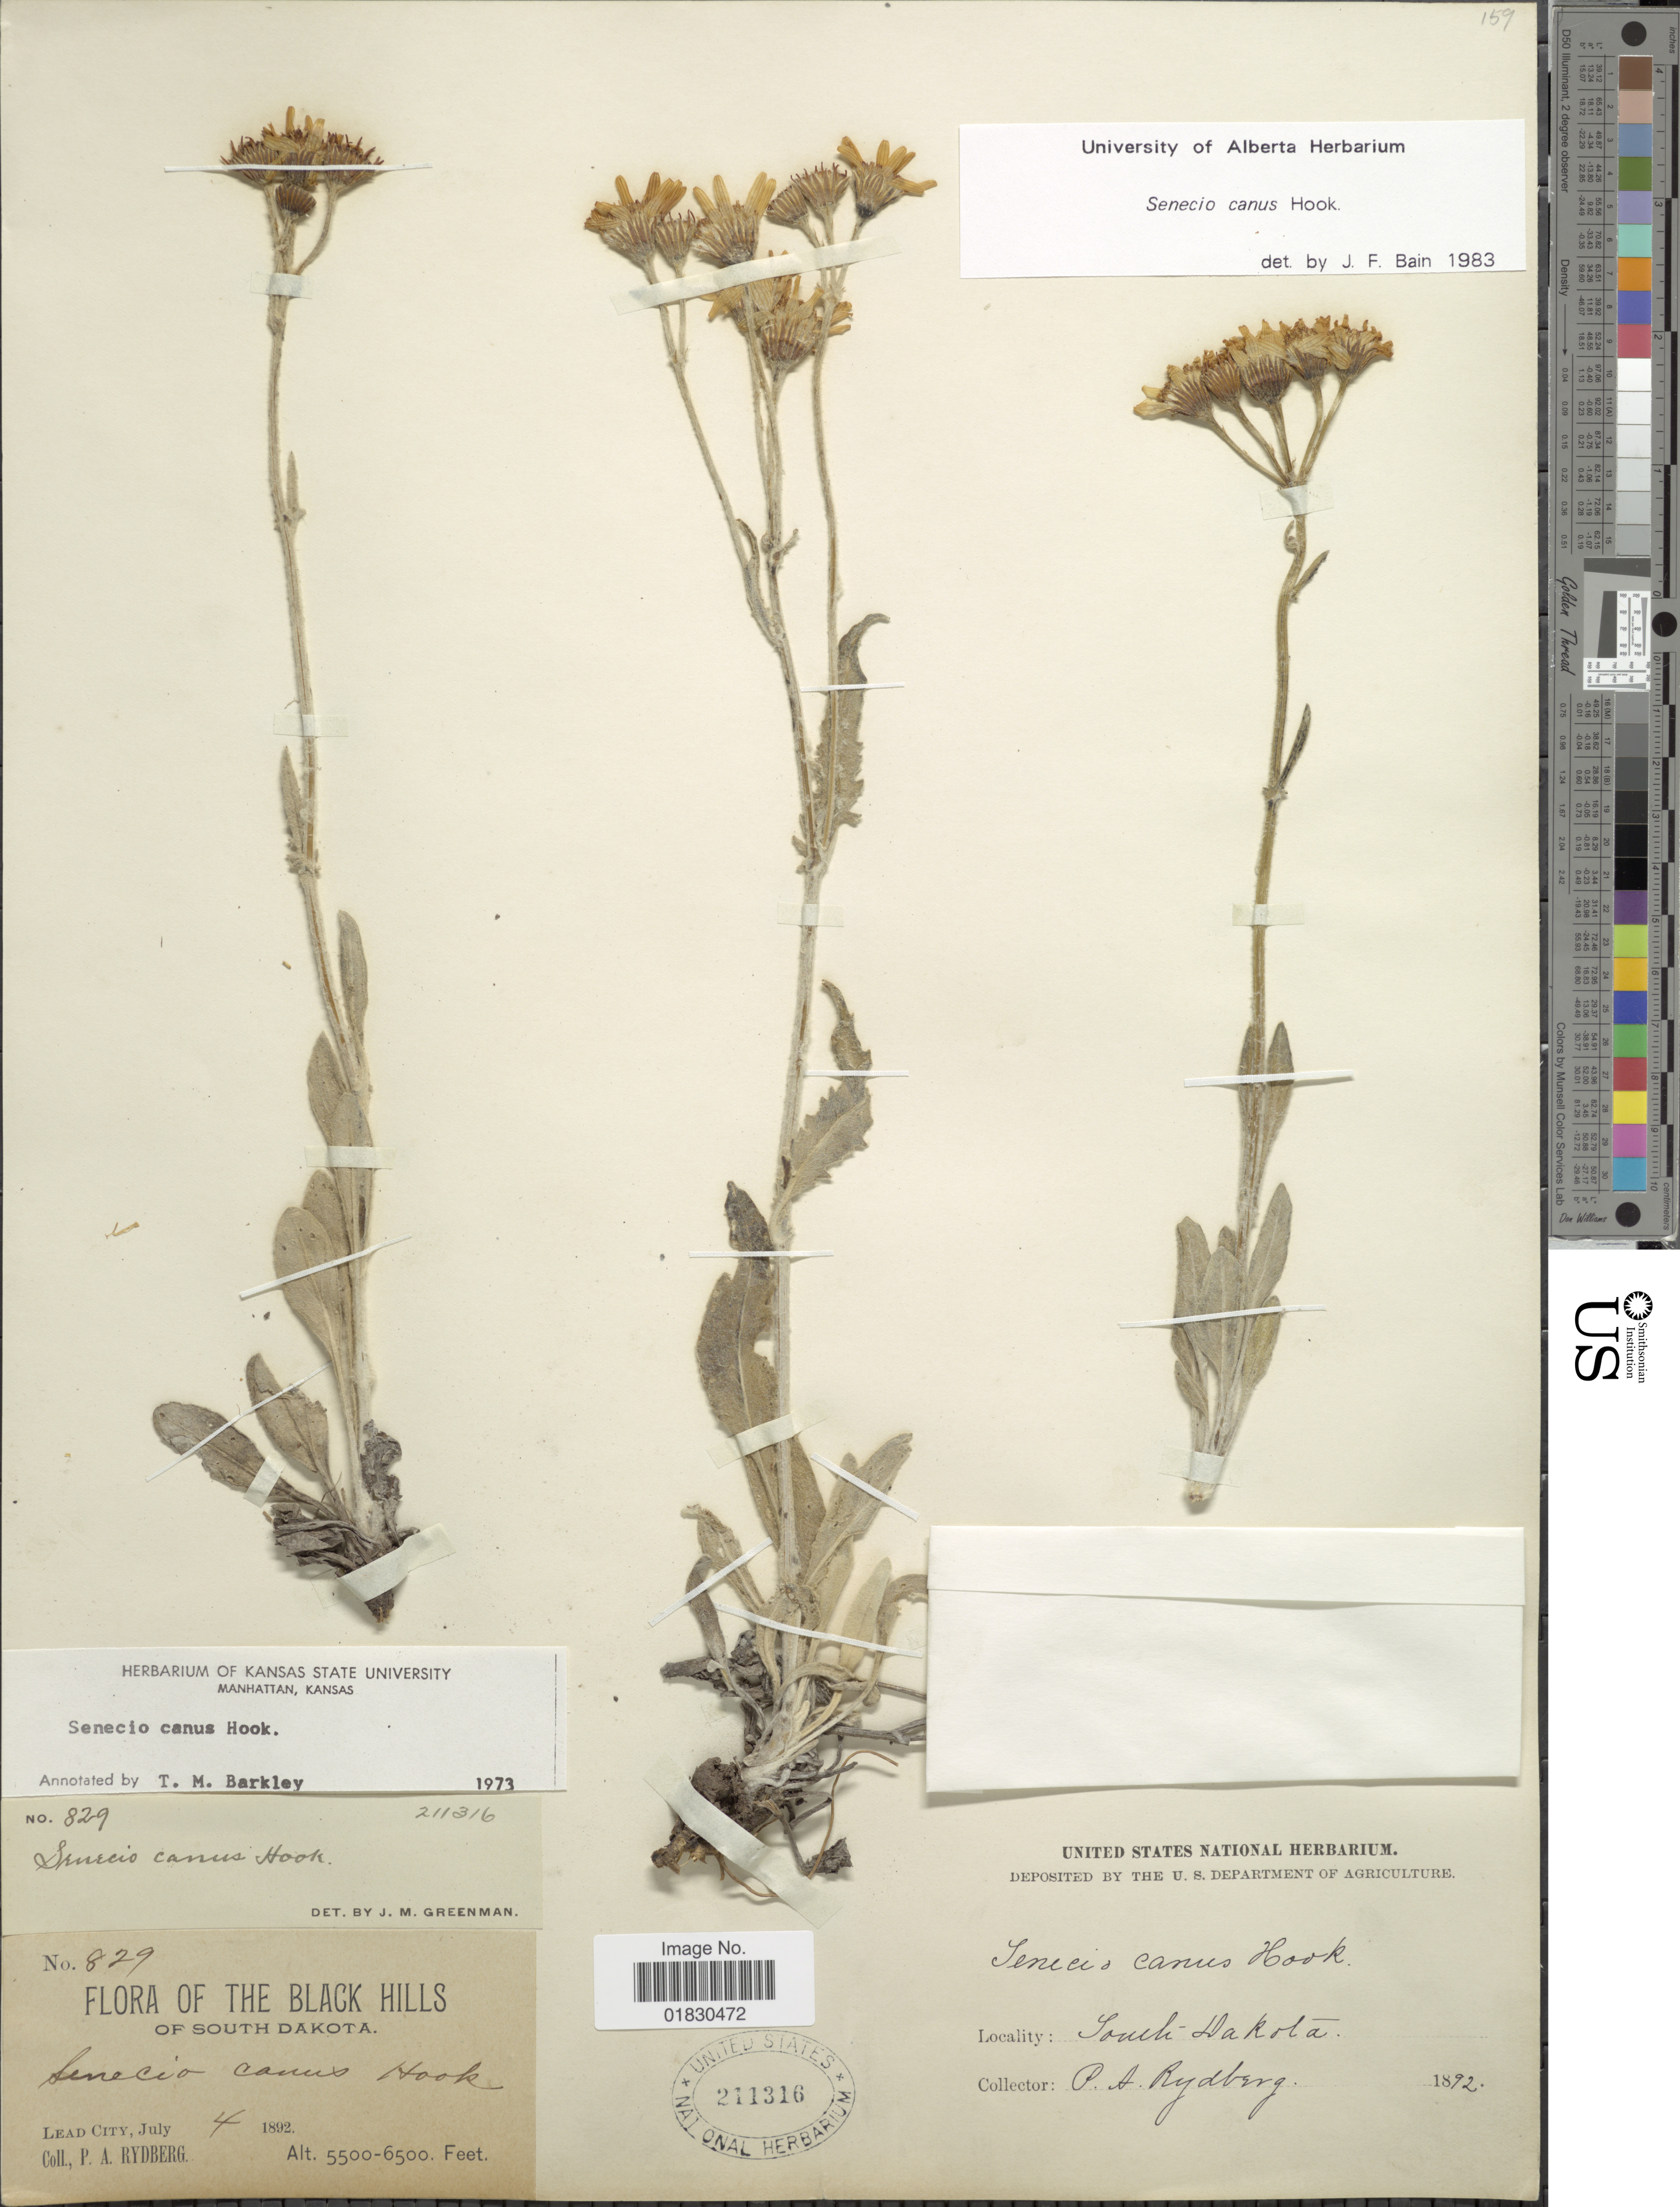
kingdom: Plantae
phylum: Tracheophyta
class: Magnoliopsida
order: Asterales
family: Asteraceae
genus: Packera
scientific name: Packera cana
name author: (Hook.) W.A. Weber & Á. Löve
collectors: P. A. Rydberg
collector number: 829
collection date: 1892-07-04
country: United States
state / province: South Dakota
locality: The Black Hills of South Dakota, Lead City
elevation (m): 1676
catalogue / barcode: US 211316